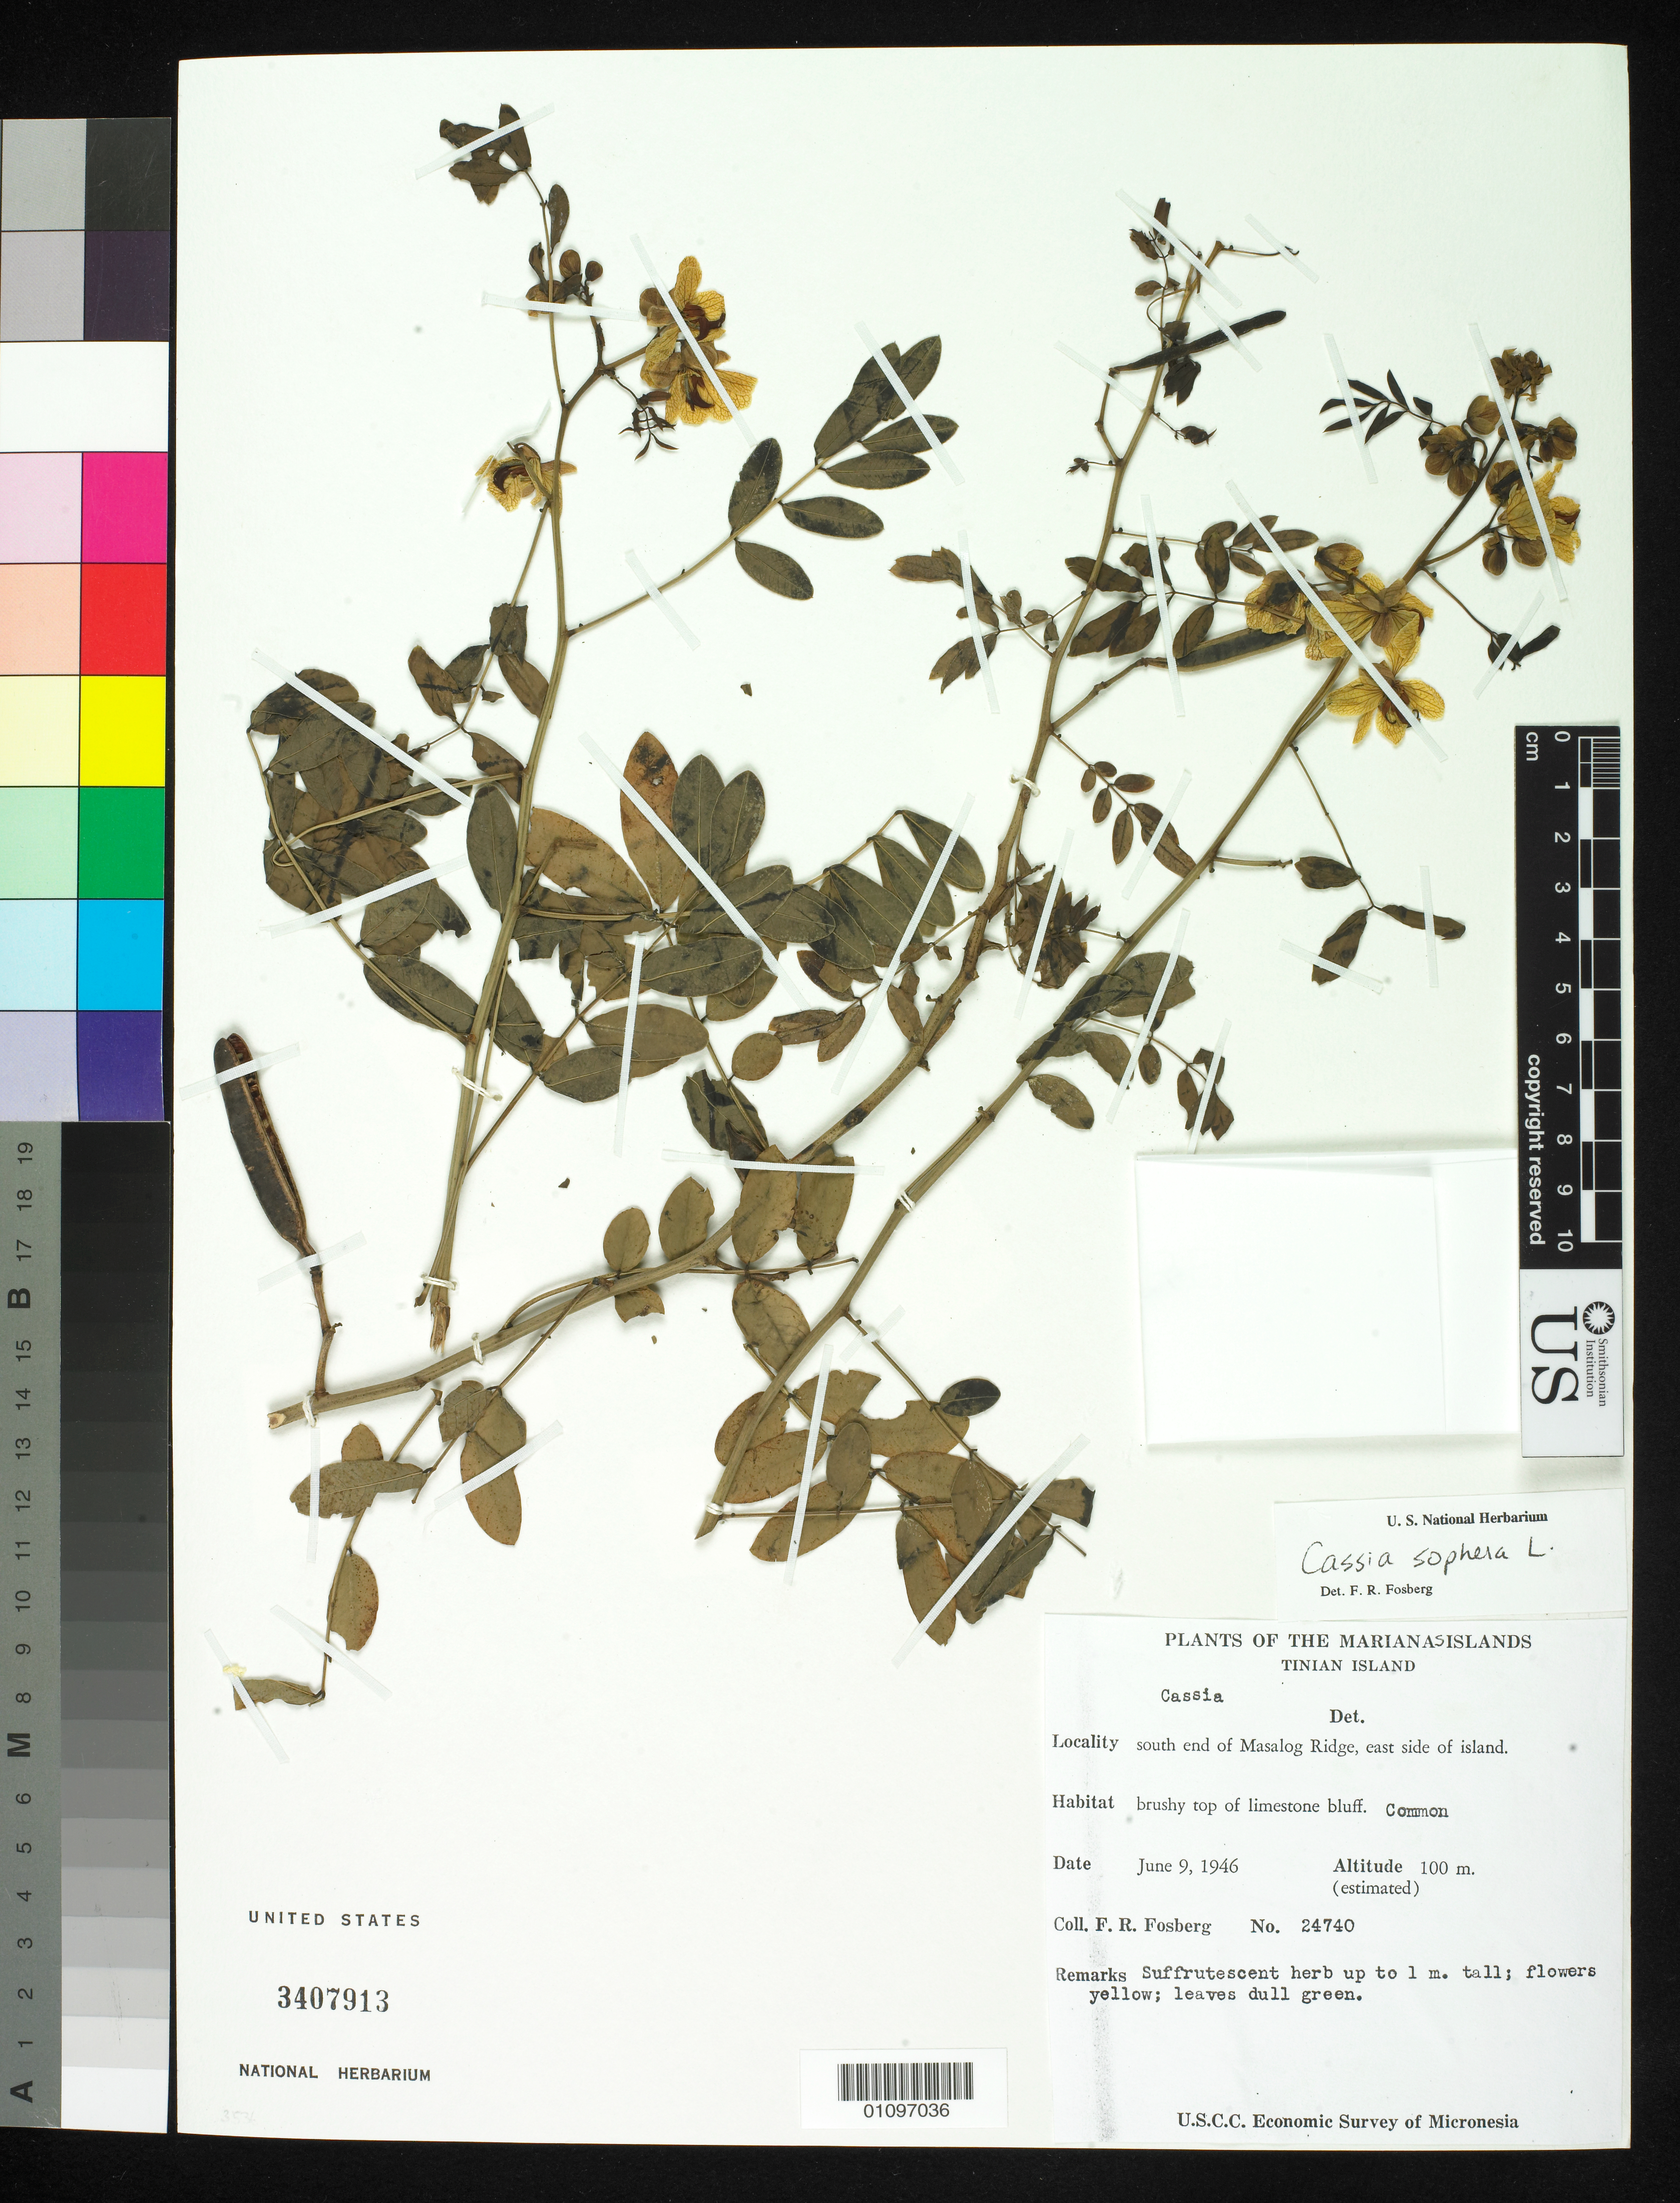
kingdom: Plantae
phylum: Tracheophyta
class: Magnoliopsida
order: Fabales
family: Fabaceae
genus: Senna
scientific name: Senna sophera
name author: (L.) Roxb.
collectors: F. R. Fosberg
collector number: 24740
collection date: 1946-06-09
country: Northern Mariana Islands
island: Tinian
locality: South end of Masalog ridge, E. side of island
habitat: Brushy top of limestone bluff.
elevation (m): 100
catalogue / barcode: US 3407913